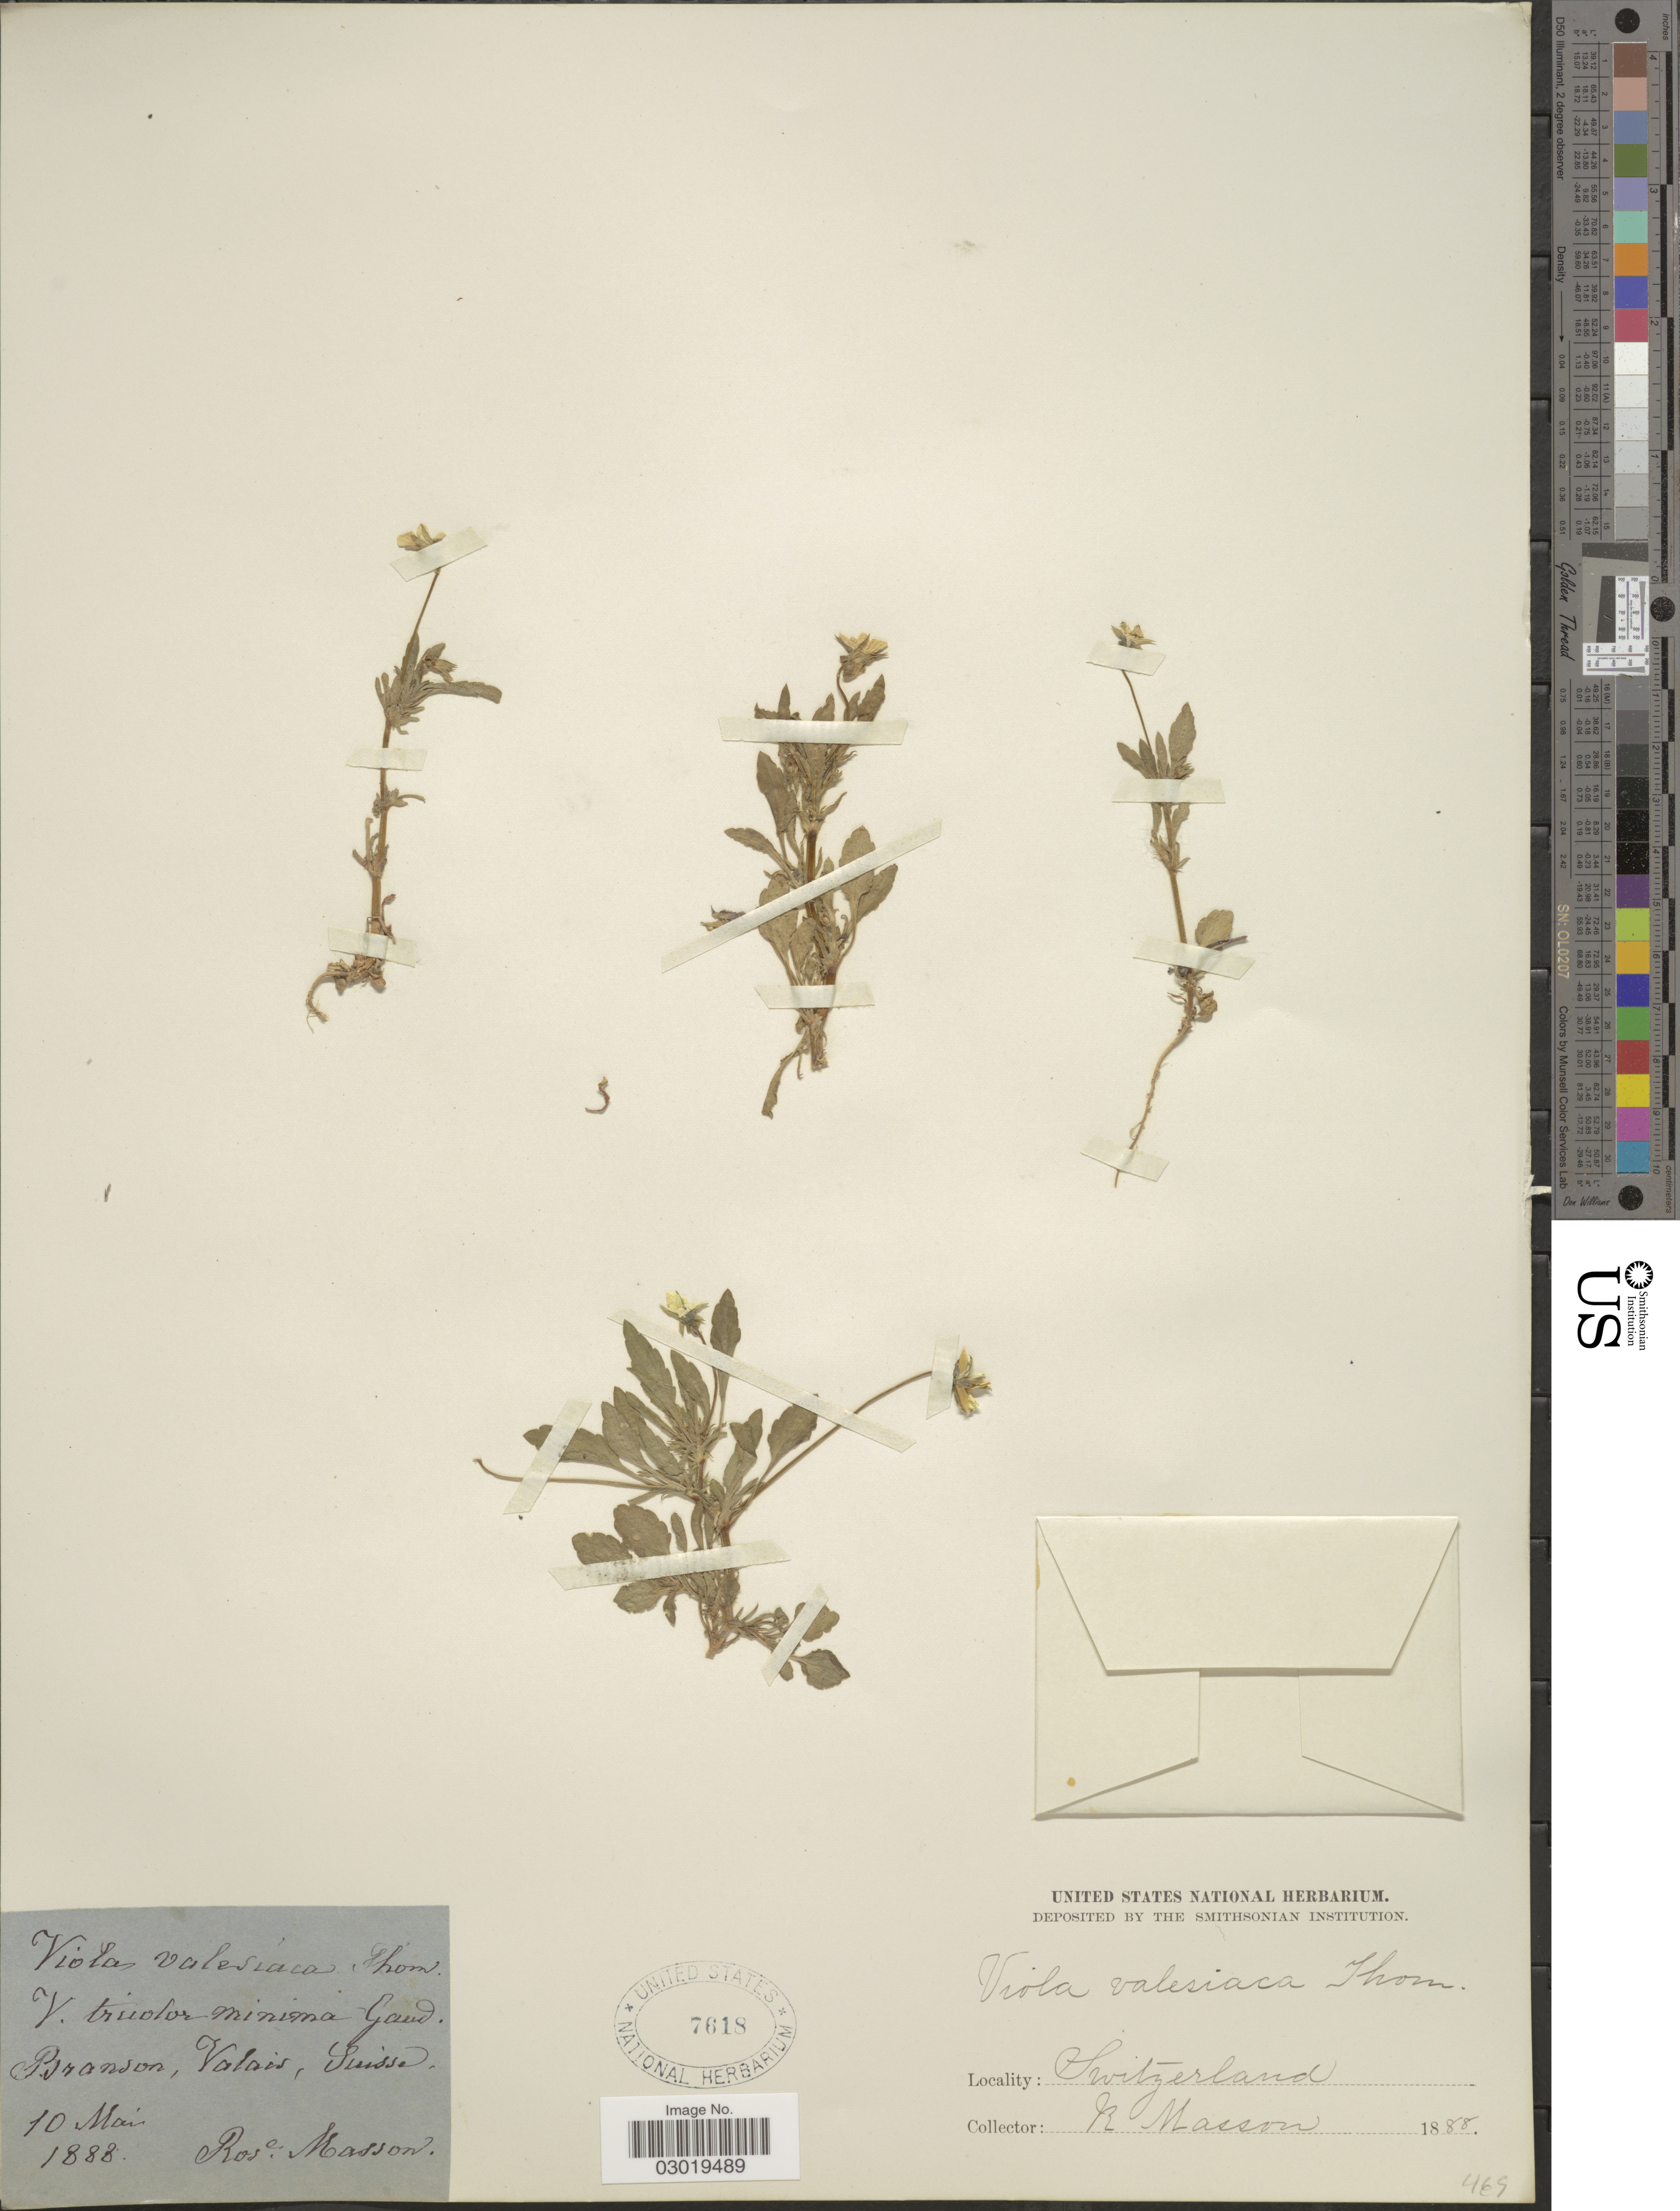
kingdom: Plantae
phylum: Tracheophyta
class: Magnoliopsida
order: Malpighiales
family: Violaceae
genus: Viola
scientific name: Viola valesiaca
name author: Hausskn. ex Favrat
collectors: R. Masson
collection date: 1883-05-10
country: Switzerland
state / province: Valais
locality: Branson, Valais, Suisse.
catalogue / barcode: US 7618